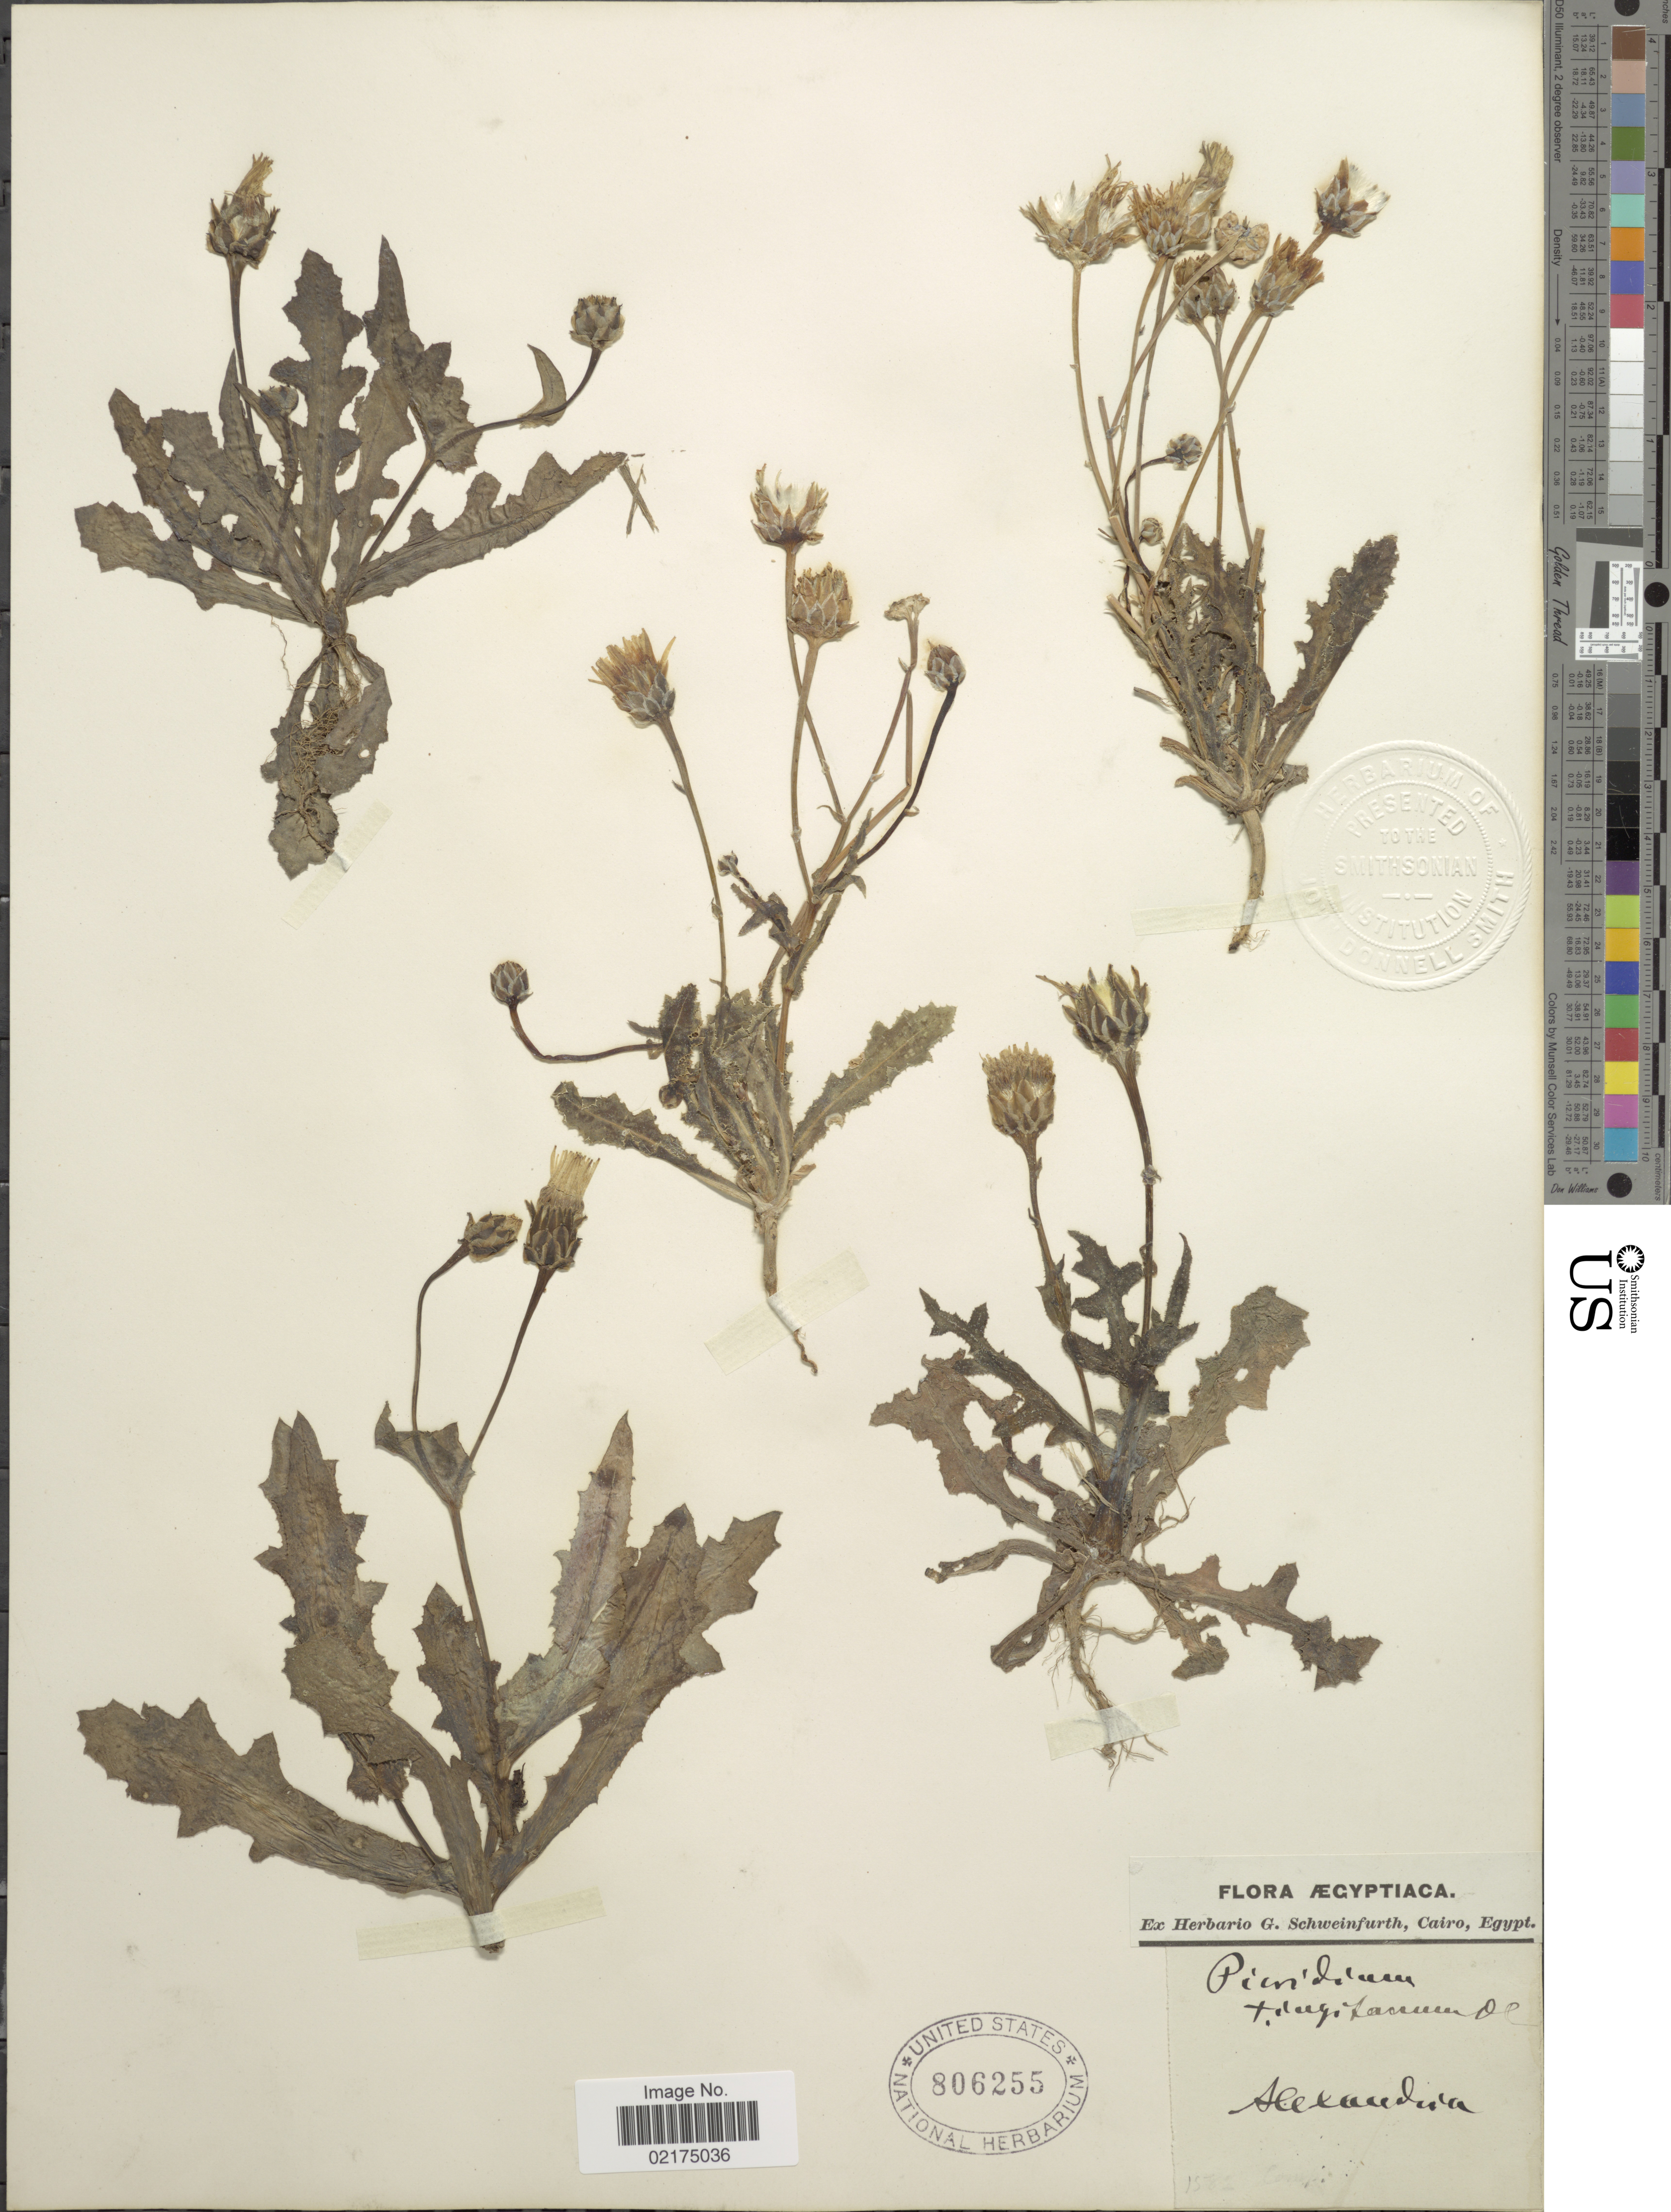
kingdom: Plantae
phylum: Tracheophyta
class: Magnoliopsida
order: Asterales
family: Asteraceae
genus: Reichardia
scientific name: Reichardia tingitana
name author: (L.) Roth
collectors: ex herb. G. Schweinfurth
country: Egypt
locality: Alexandria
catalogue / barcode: US 806255